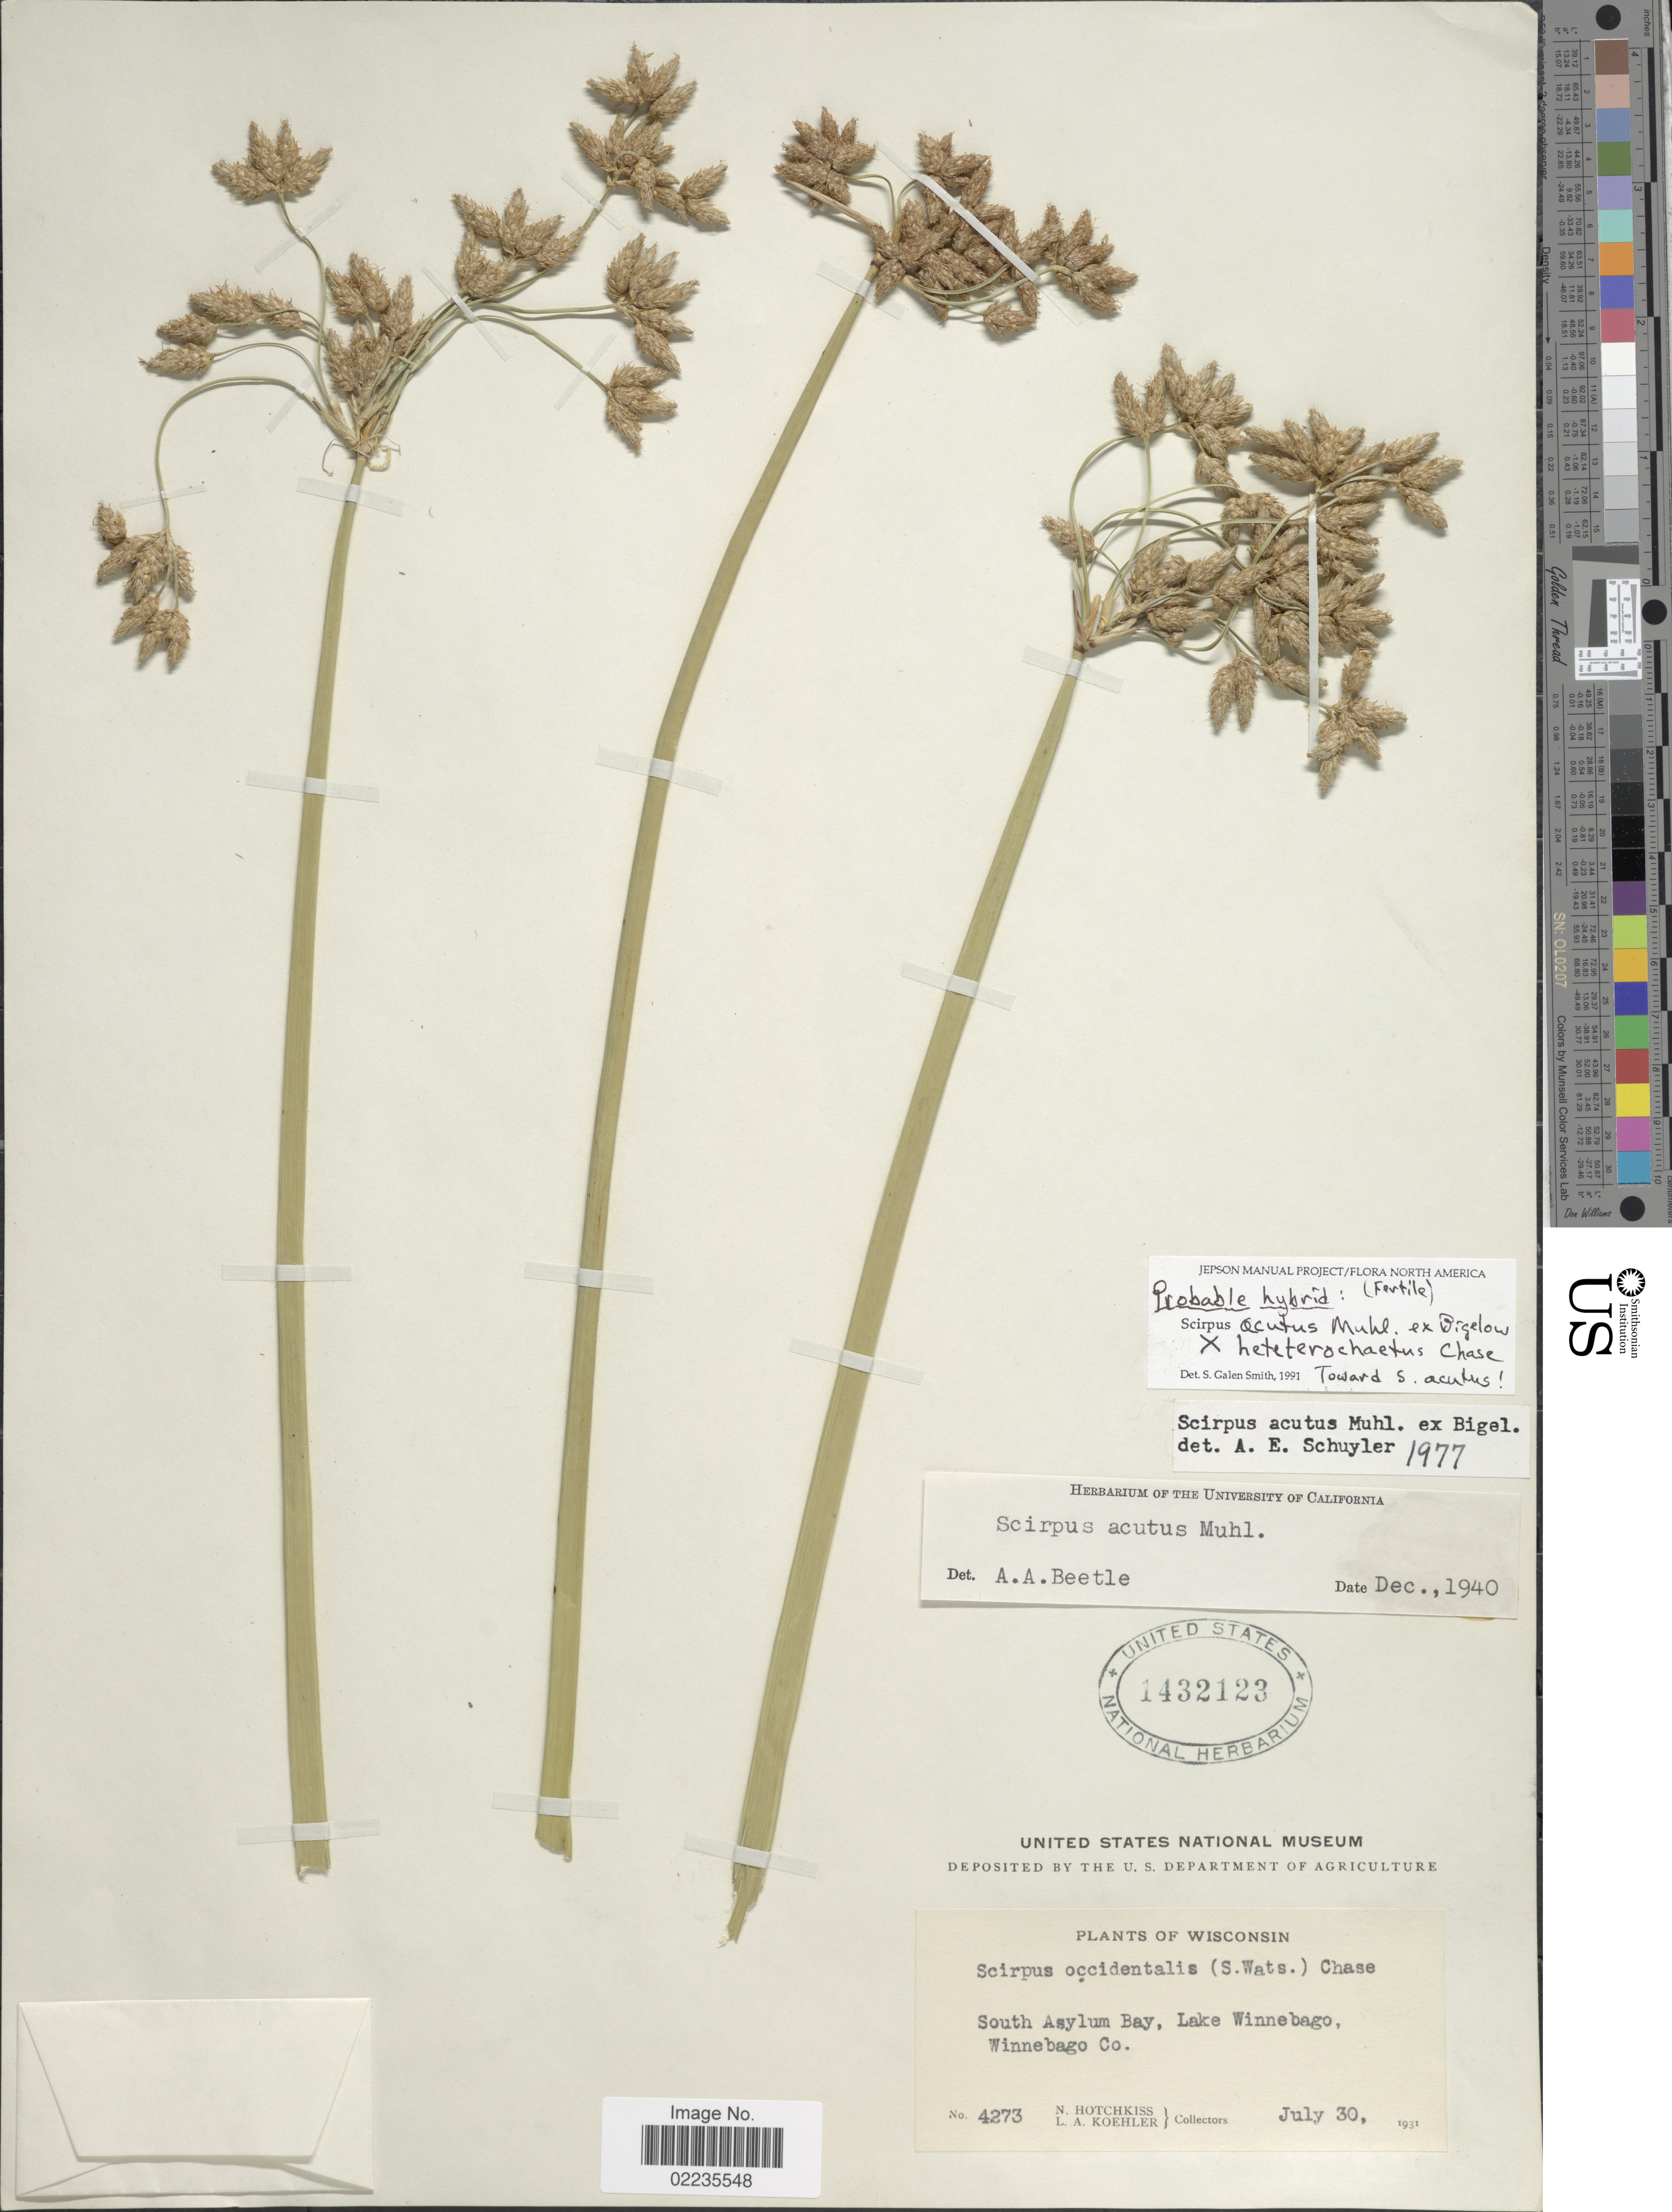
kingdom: Plantae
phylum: Tracheophyta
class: Liliopsida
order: Poales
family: Cyperaceae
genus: Schoenoplectus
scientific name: Schoenoplectus acutus x S. heterochaetus (Chase) Soják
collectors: N. Hotchkiss & L. Koehler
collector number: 4273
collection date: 1931-07-30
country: United States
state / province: Wisconsin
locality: South Asylum Bay, Lake Winnebago, Winnebago Co.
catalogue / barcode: US 1432123